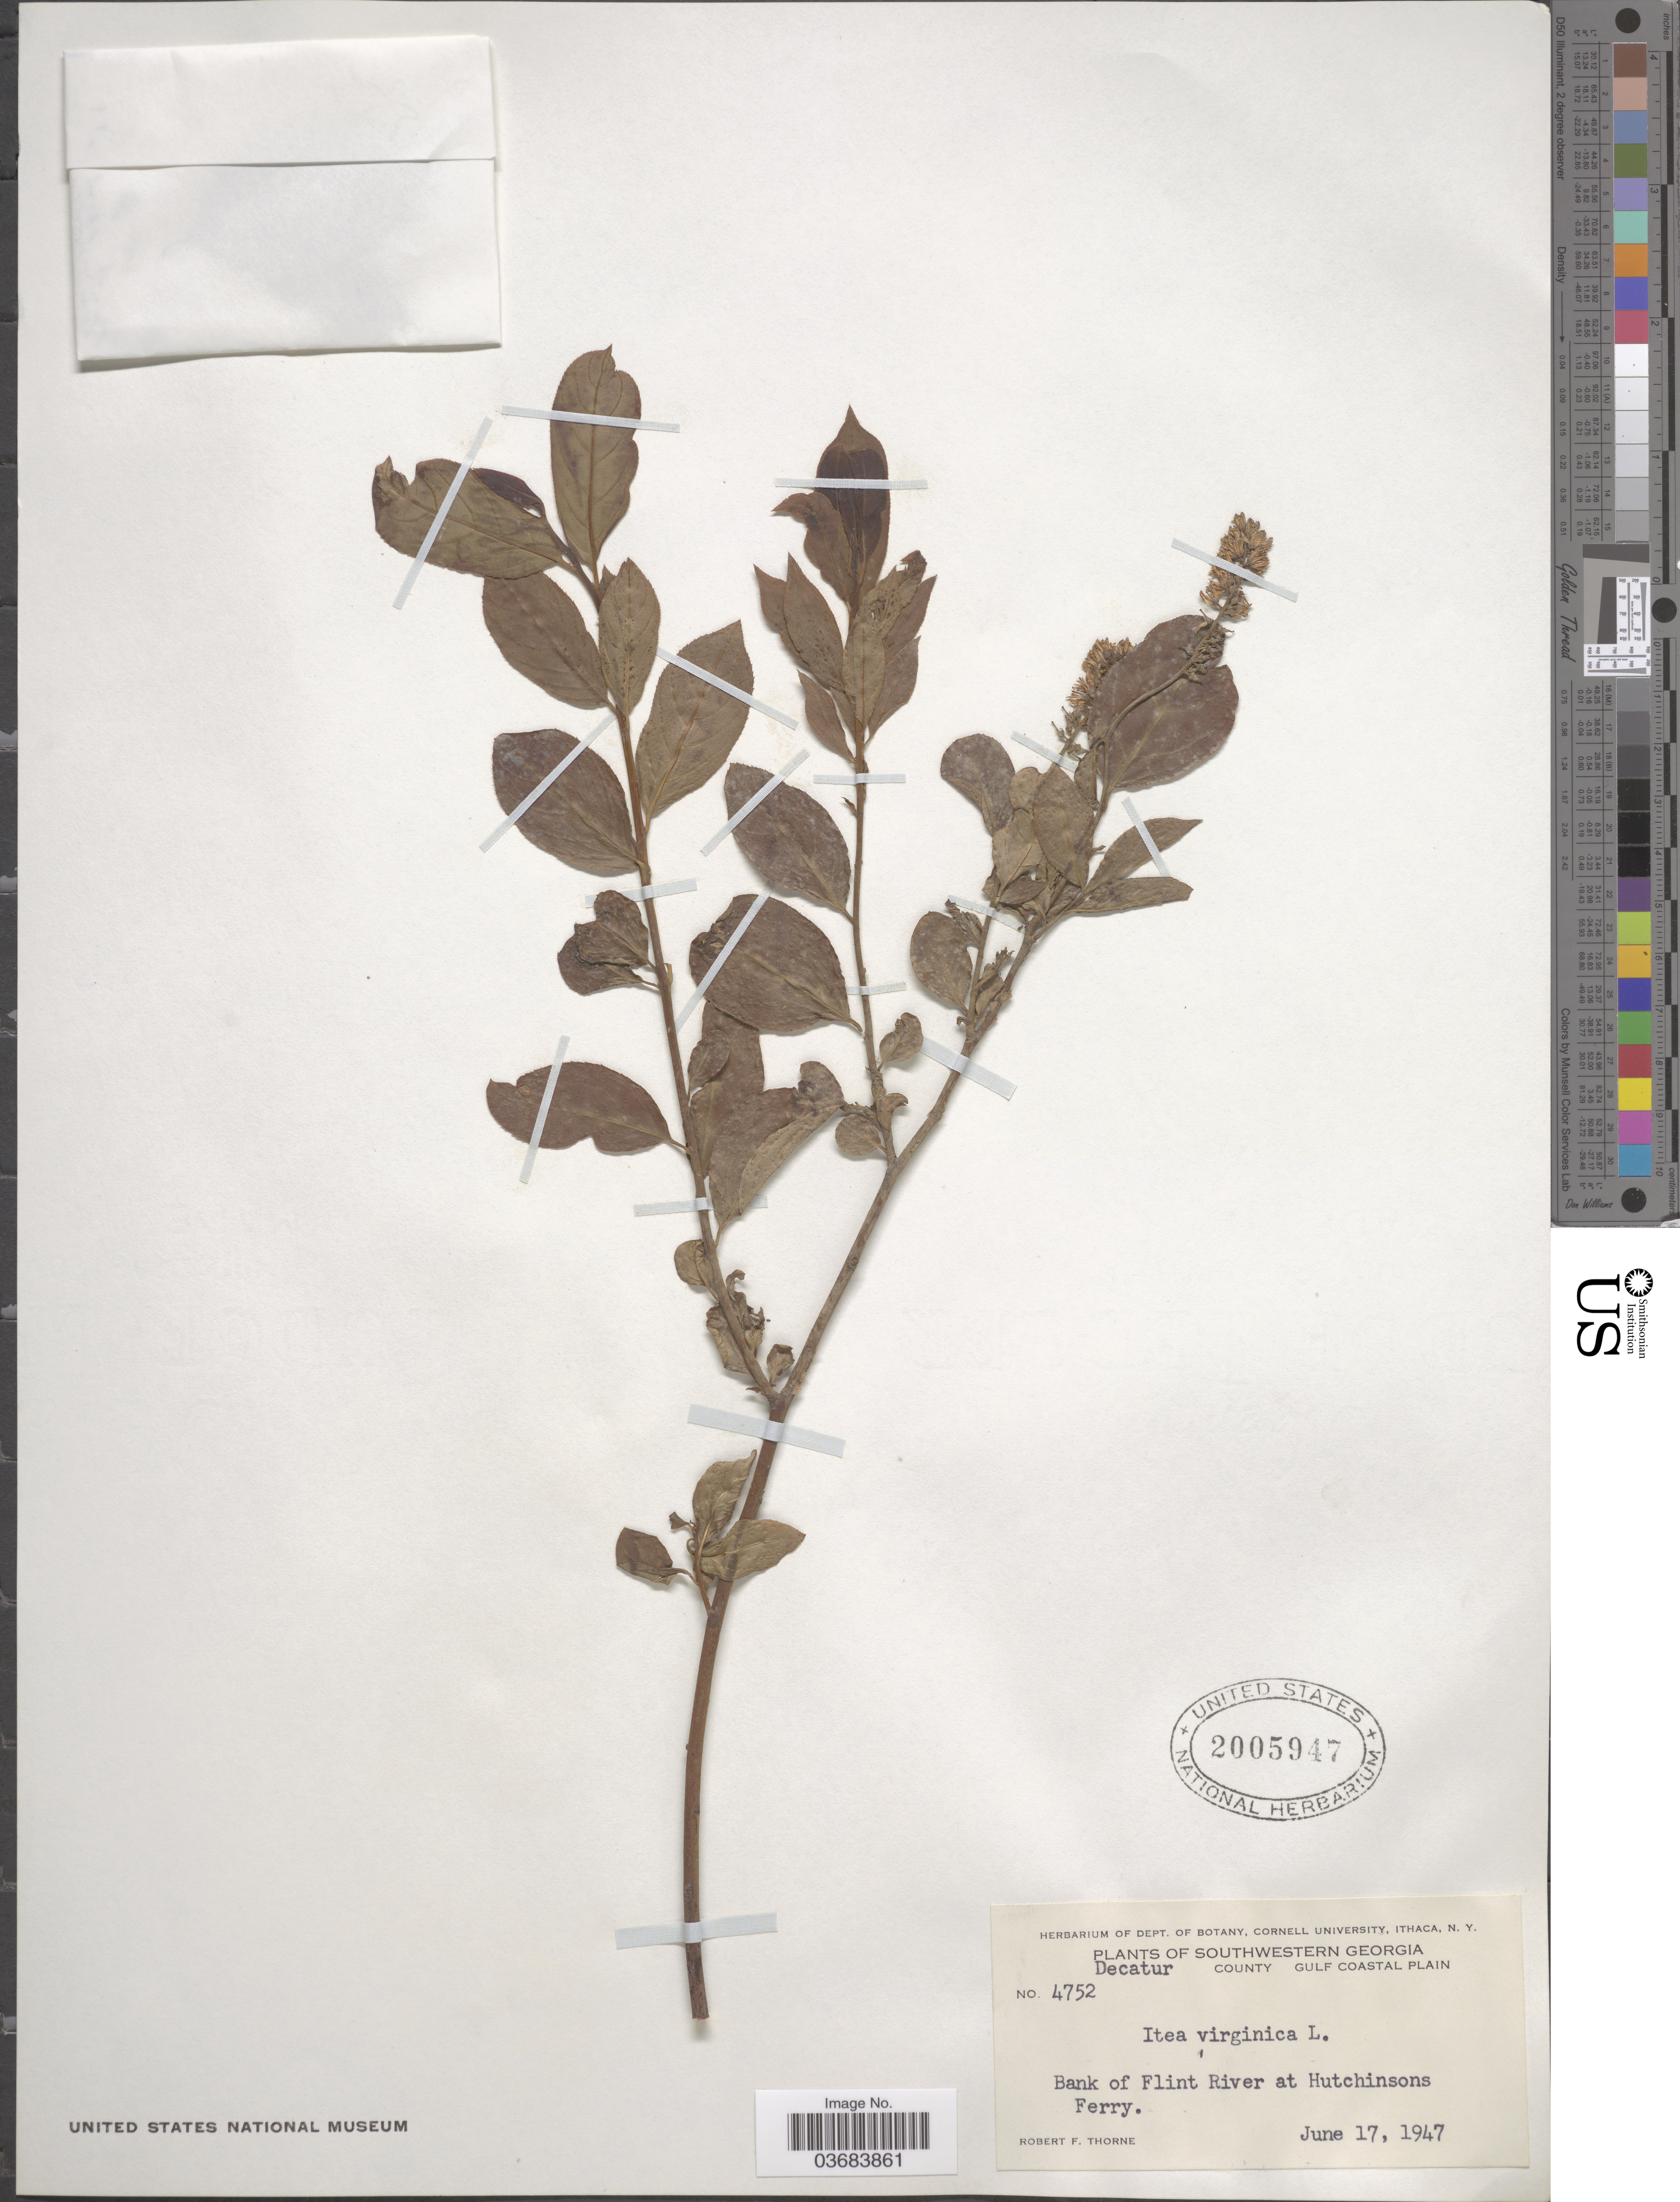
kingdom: Plantae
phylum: Tracheophyta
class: Magnoliopsida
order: Saxifragales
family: Iteaceae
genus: Itea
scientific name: Itea virginica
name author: L.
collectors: R. F. Thorne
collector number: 4752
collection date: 1947-06-17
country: United States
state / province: Georgia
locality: Southwestern Georgia. Decatur County. Gulf Coastal Plain. Bank of Flint River at Hutchinsons Ferry.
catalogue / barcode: US 2005947